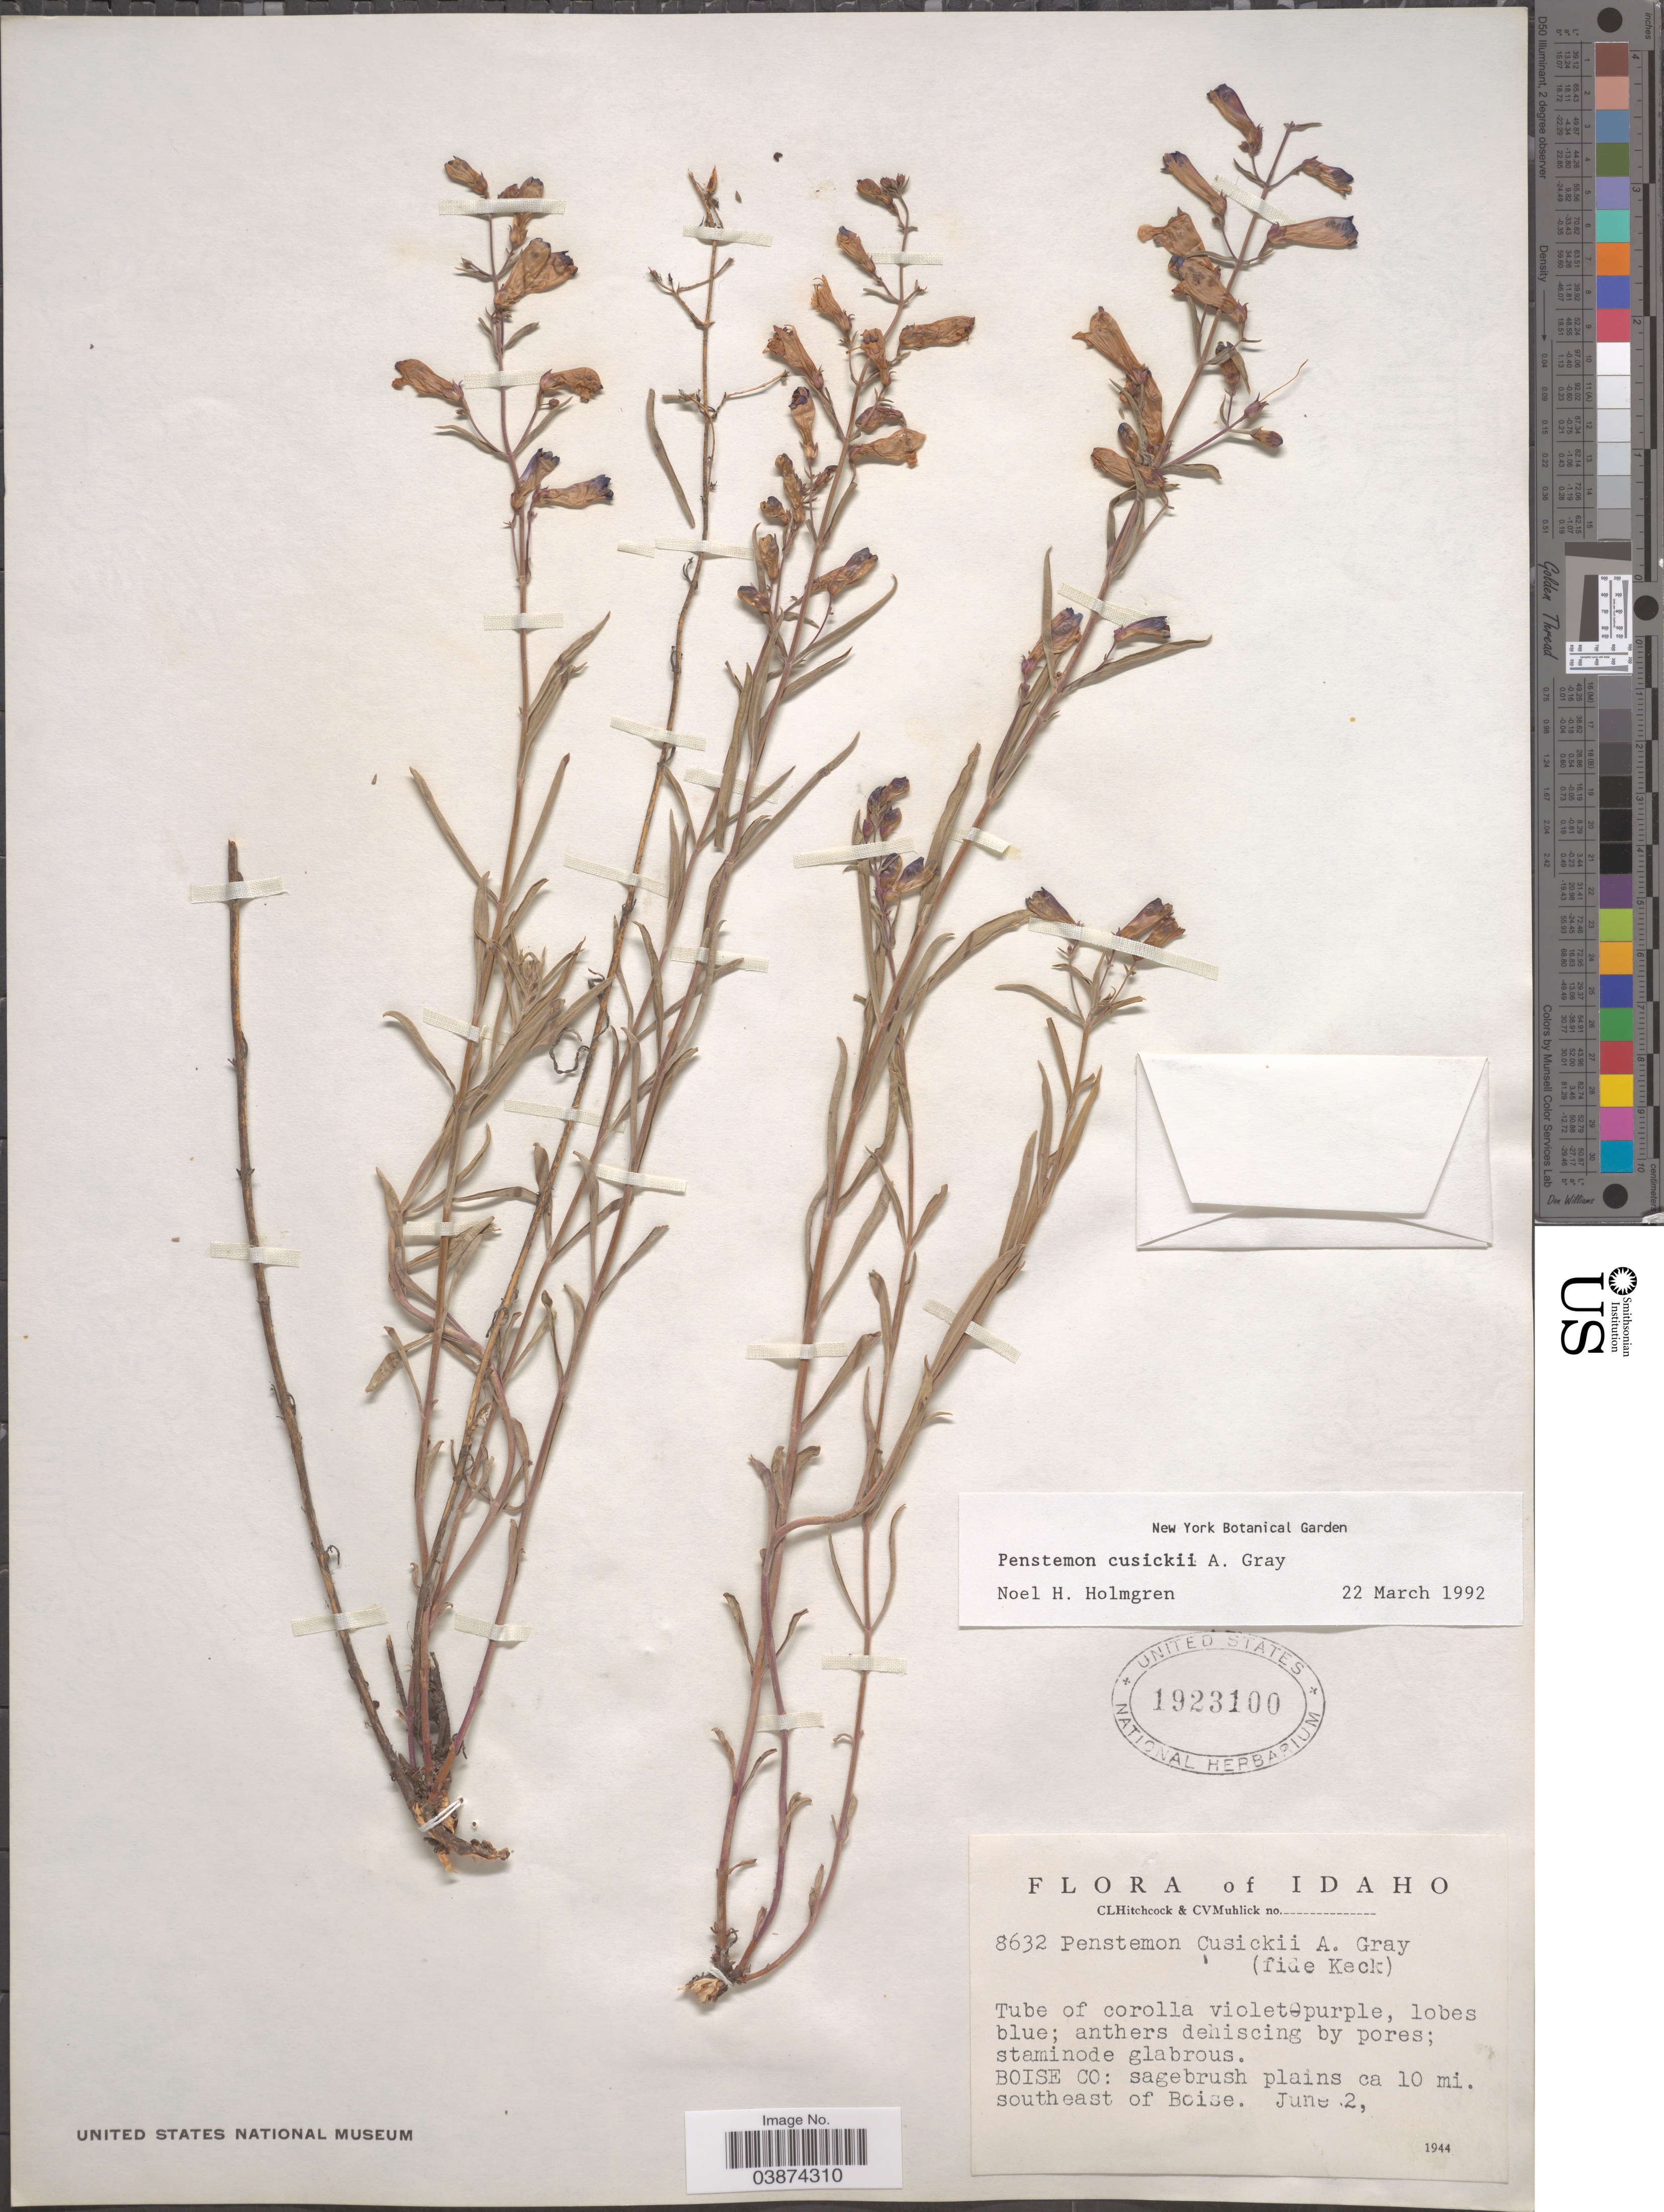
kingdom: Plantae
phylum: Tracheophyta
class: Magnoliopsida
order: Lamiales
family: Plantaginaceae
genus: Penstemon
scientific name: Penstemon cusickii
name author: A. Gray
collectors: C. L. Hitchcock & C. V. Muhlick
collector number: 8632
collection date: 1944-06-02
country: United States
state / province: Idaho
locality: Boise Co: sagebrush plains ca 10 mi. southeast of Boise.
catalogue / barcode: US 1923100